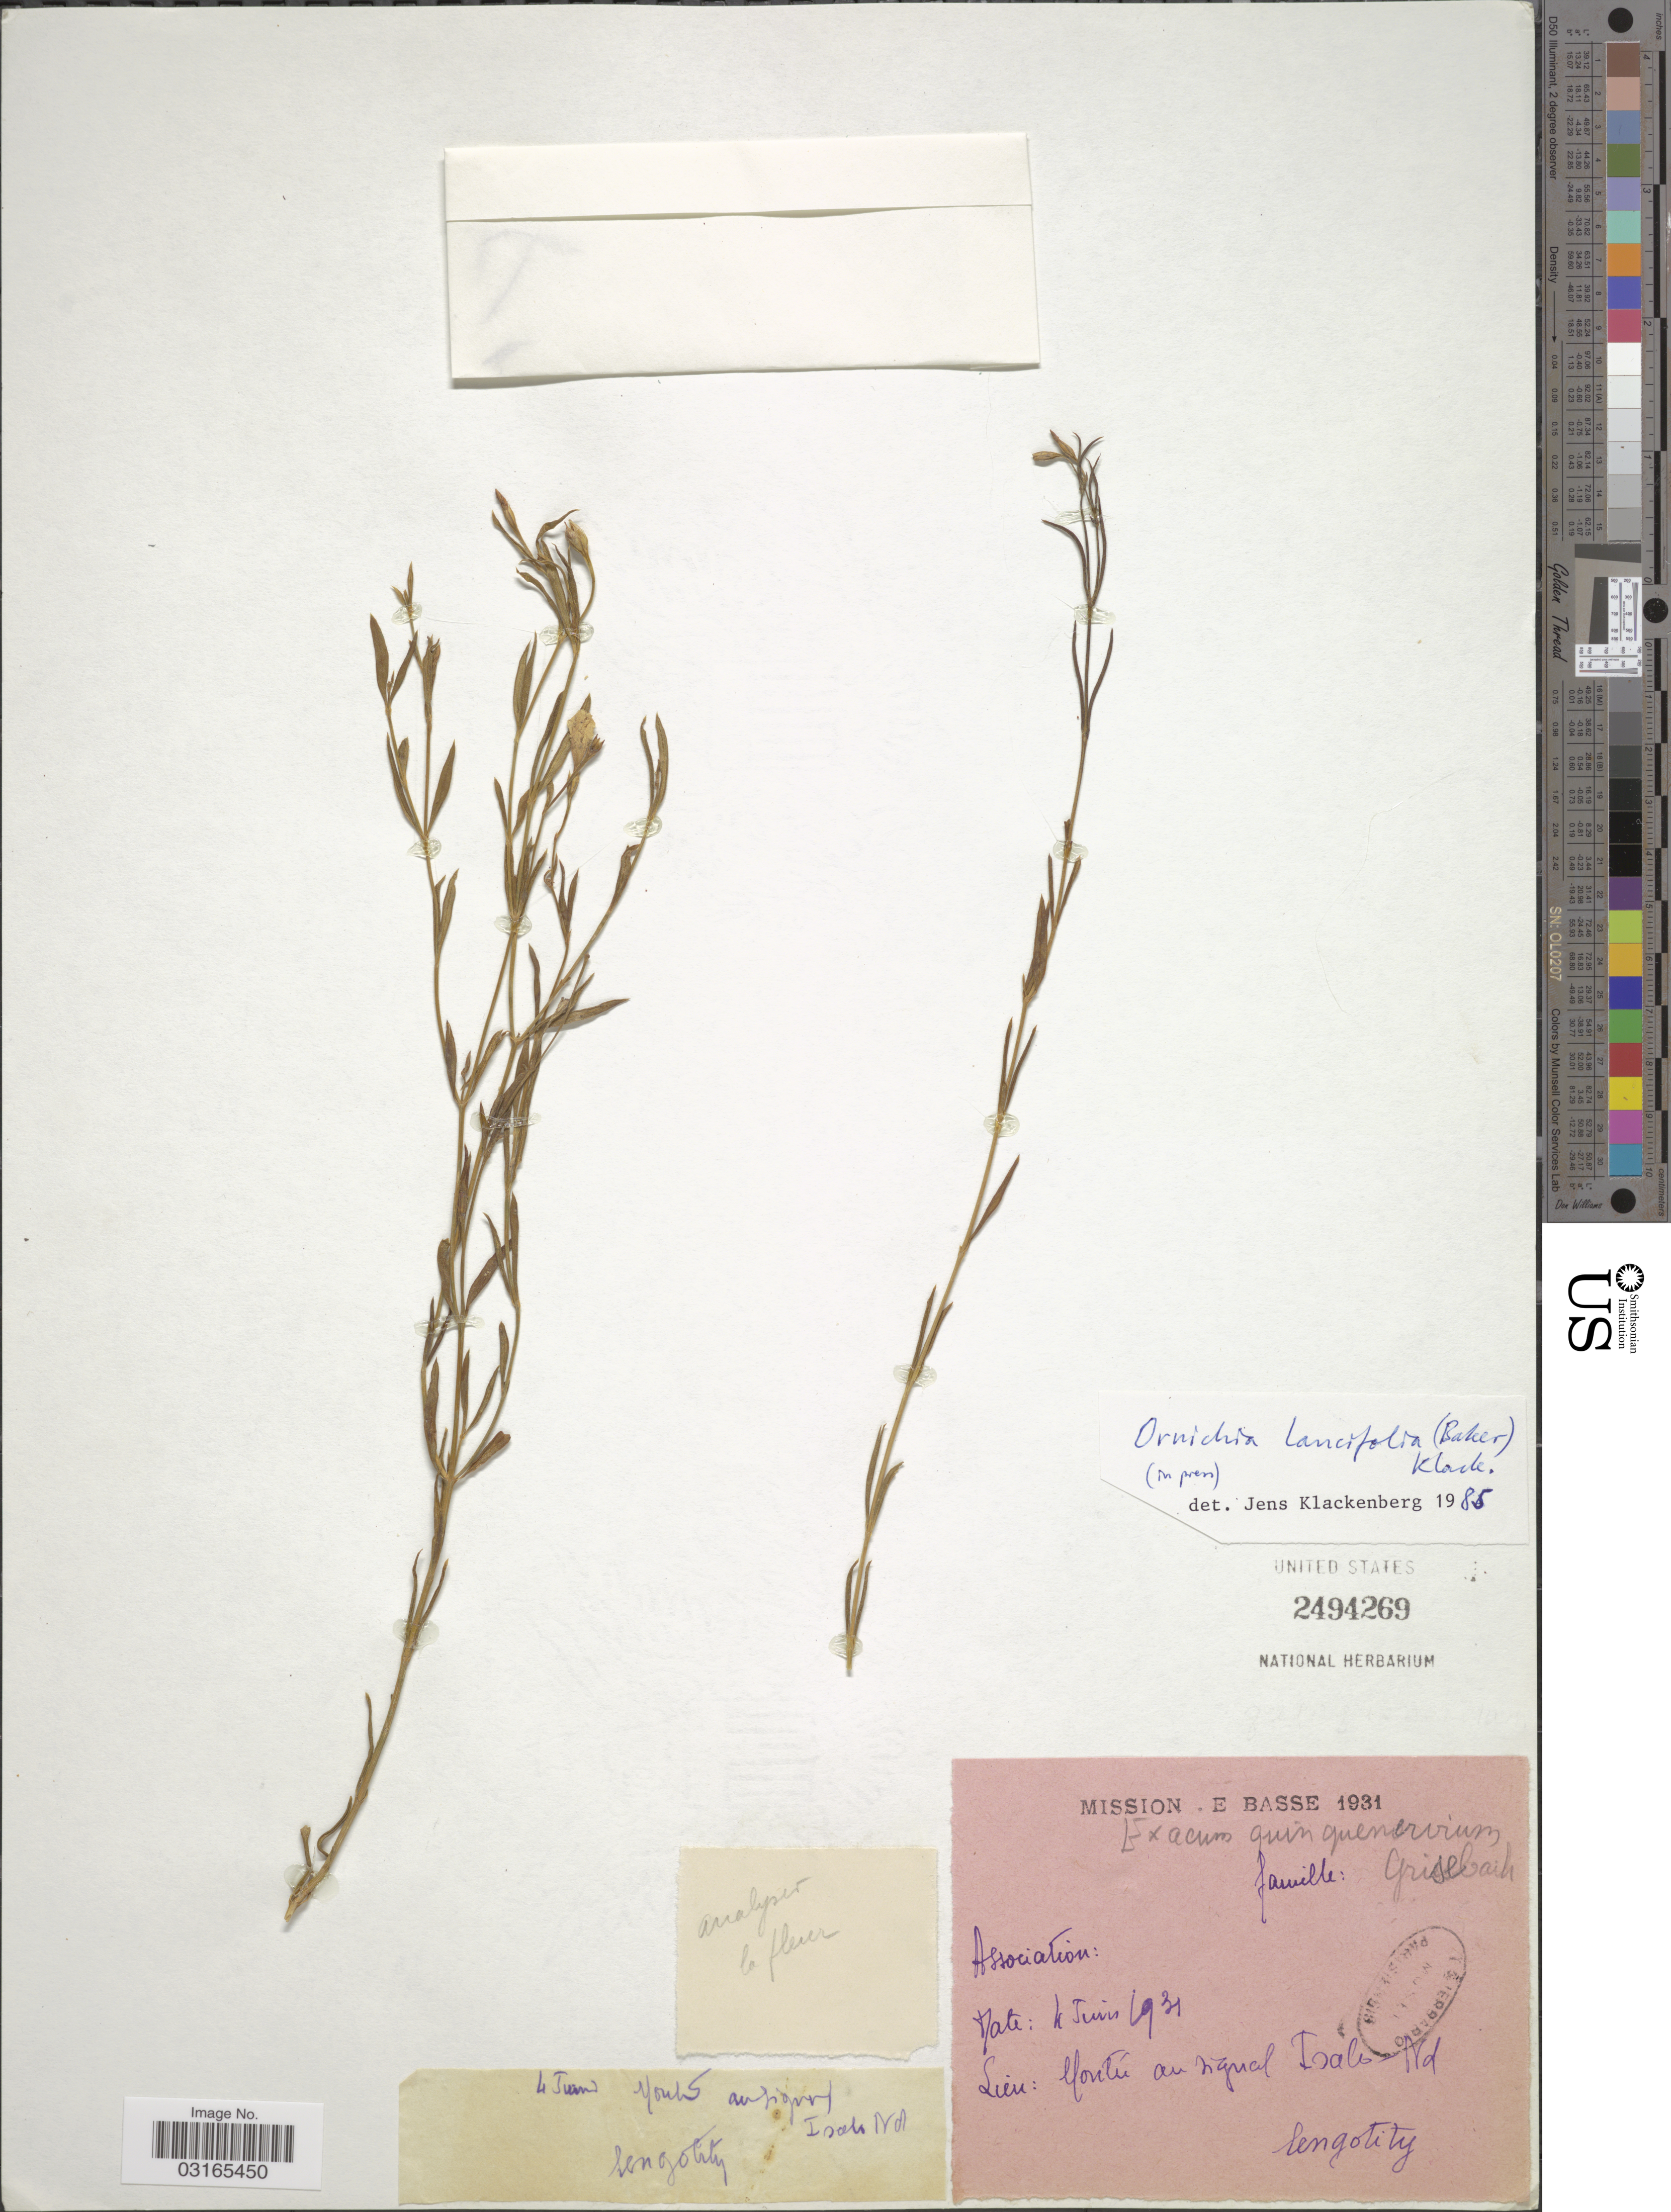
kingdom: Plantae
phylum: Tracheophyta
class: Magnoliopsida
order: Gentianales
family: Gentianaceae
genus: Ornichia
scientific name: Ornichia lancifolia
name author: (Baker) Klack.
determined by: Klackenberg, J.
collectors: E. Basse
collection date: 1931-06-04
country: Madagascar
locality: Montée au Ligual Isalo Nd. Lengotity.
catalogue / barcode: US 2494269